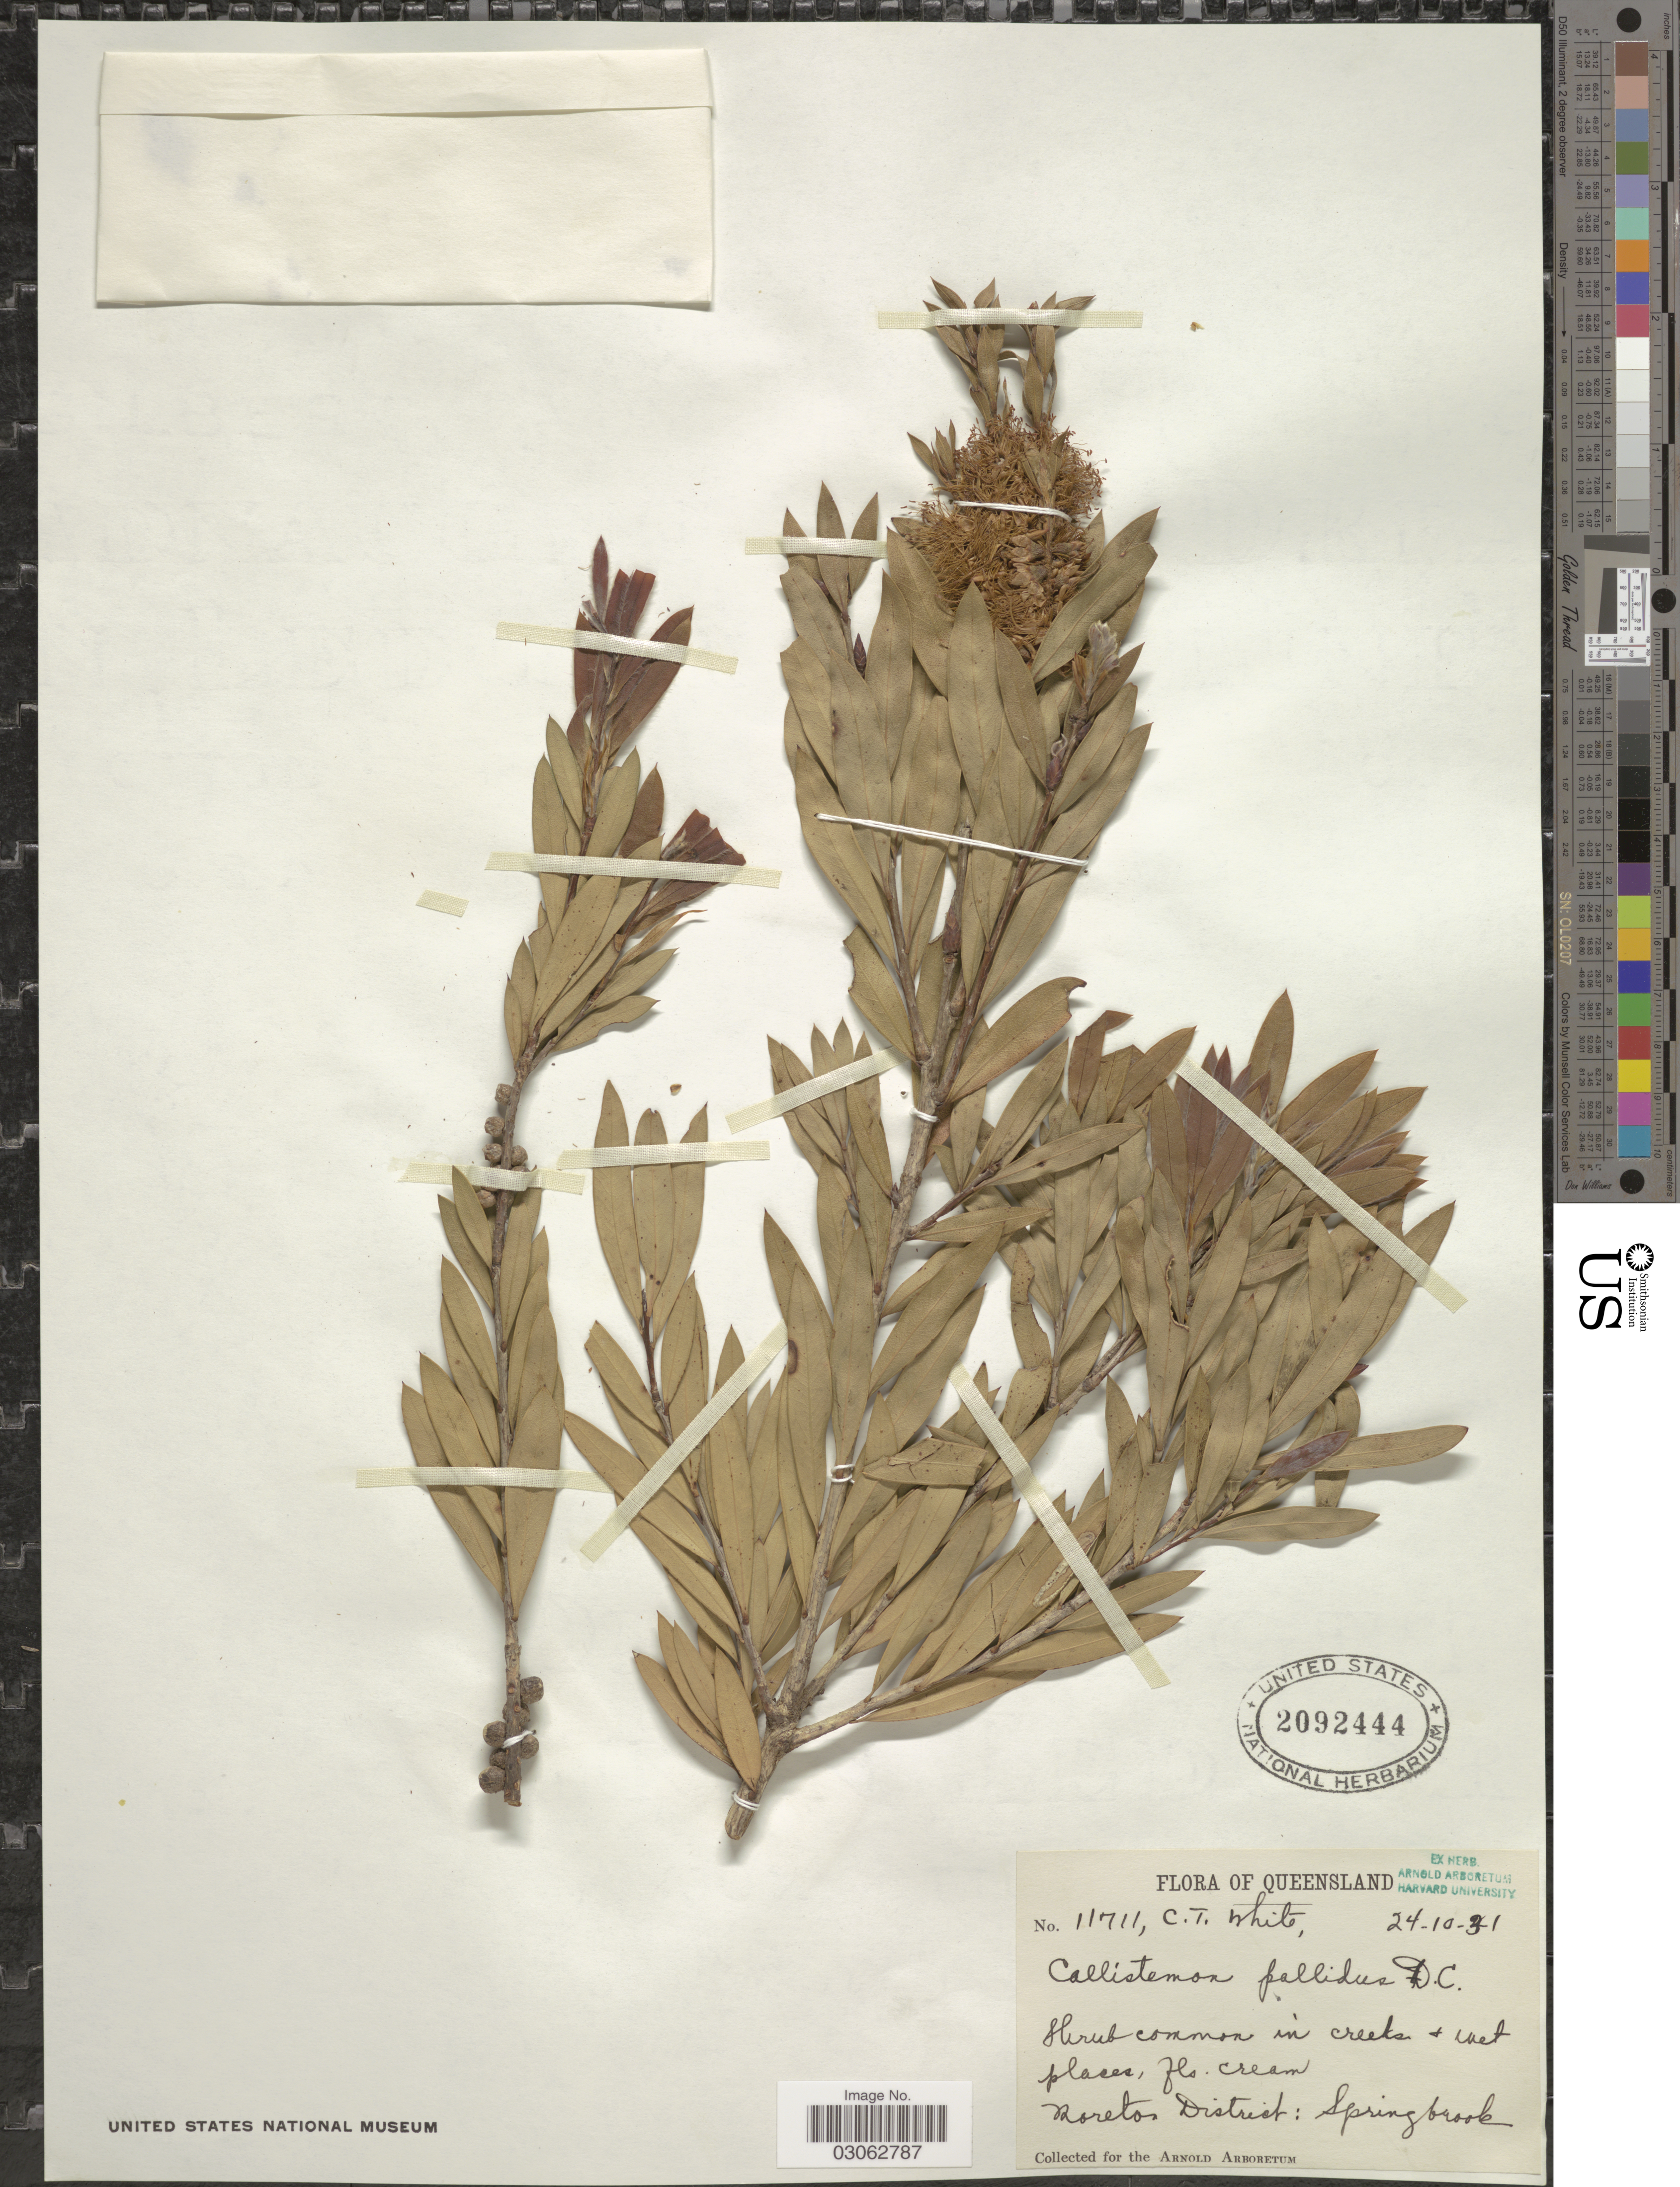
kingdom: Plantae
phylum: Tracheophyta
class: Magnoliopsida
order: Myrtales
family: Myrtaceae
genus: Callistemon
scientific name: Callistemon pallidus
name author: (Bonpl.) DC.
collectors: C. T. White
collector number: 11711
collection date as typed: Transcribed d/m/y: 24/10/31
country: Australia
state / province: Queensland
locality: Moretos District: Springbrook.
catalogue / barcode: US 2092444